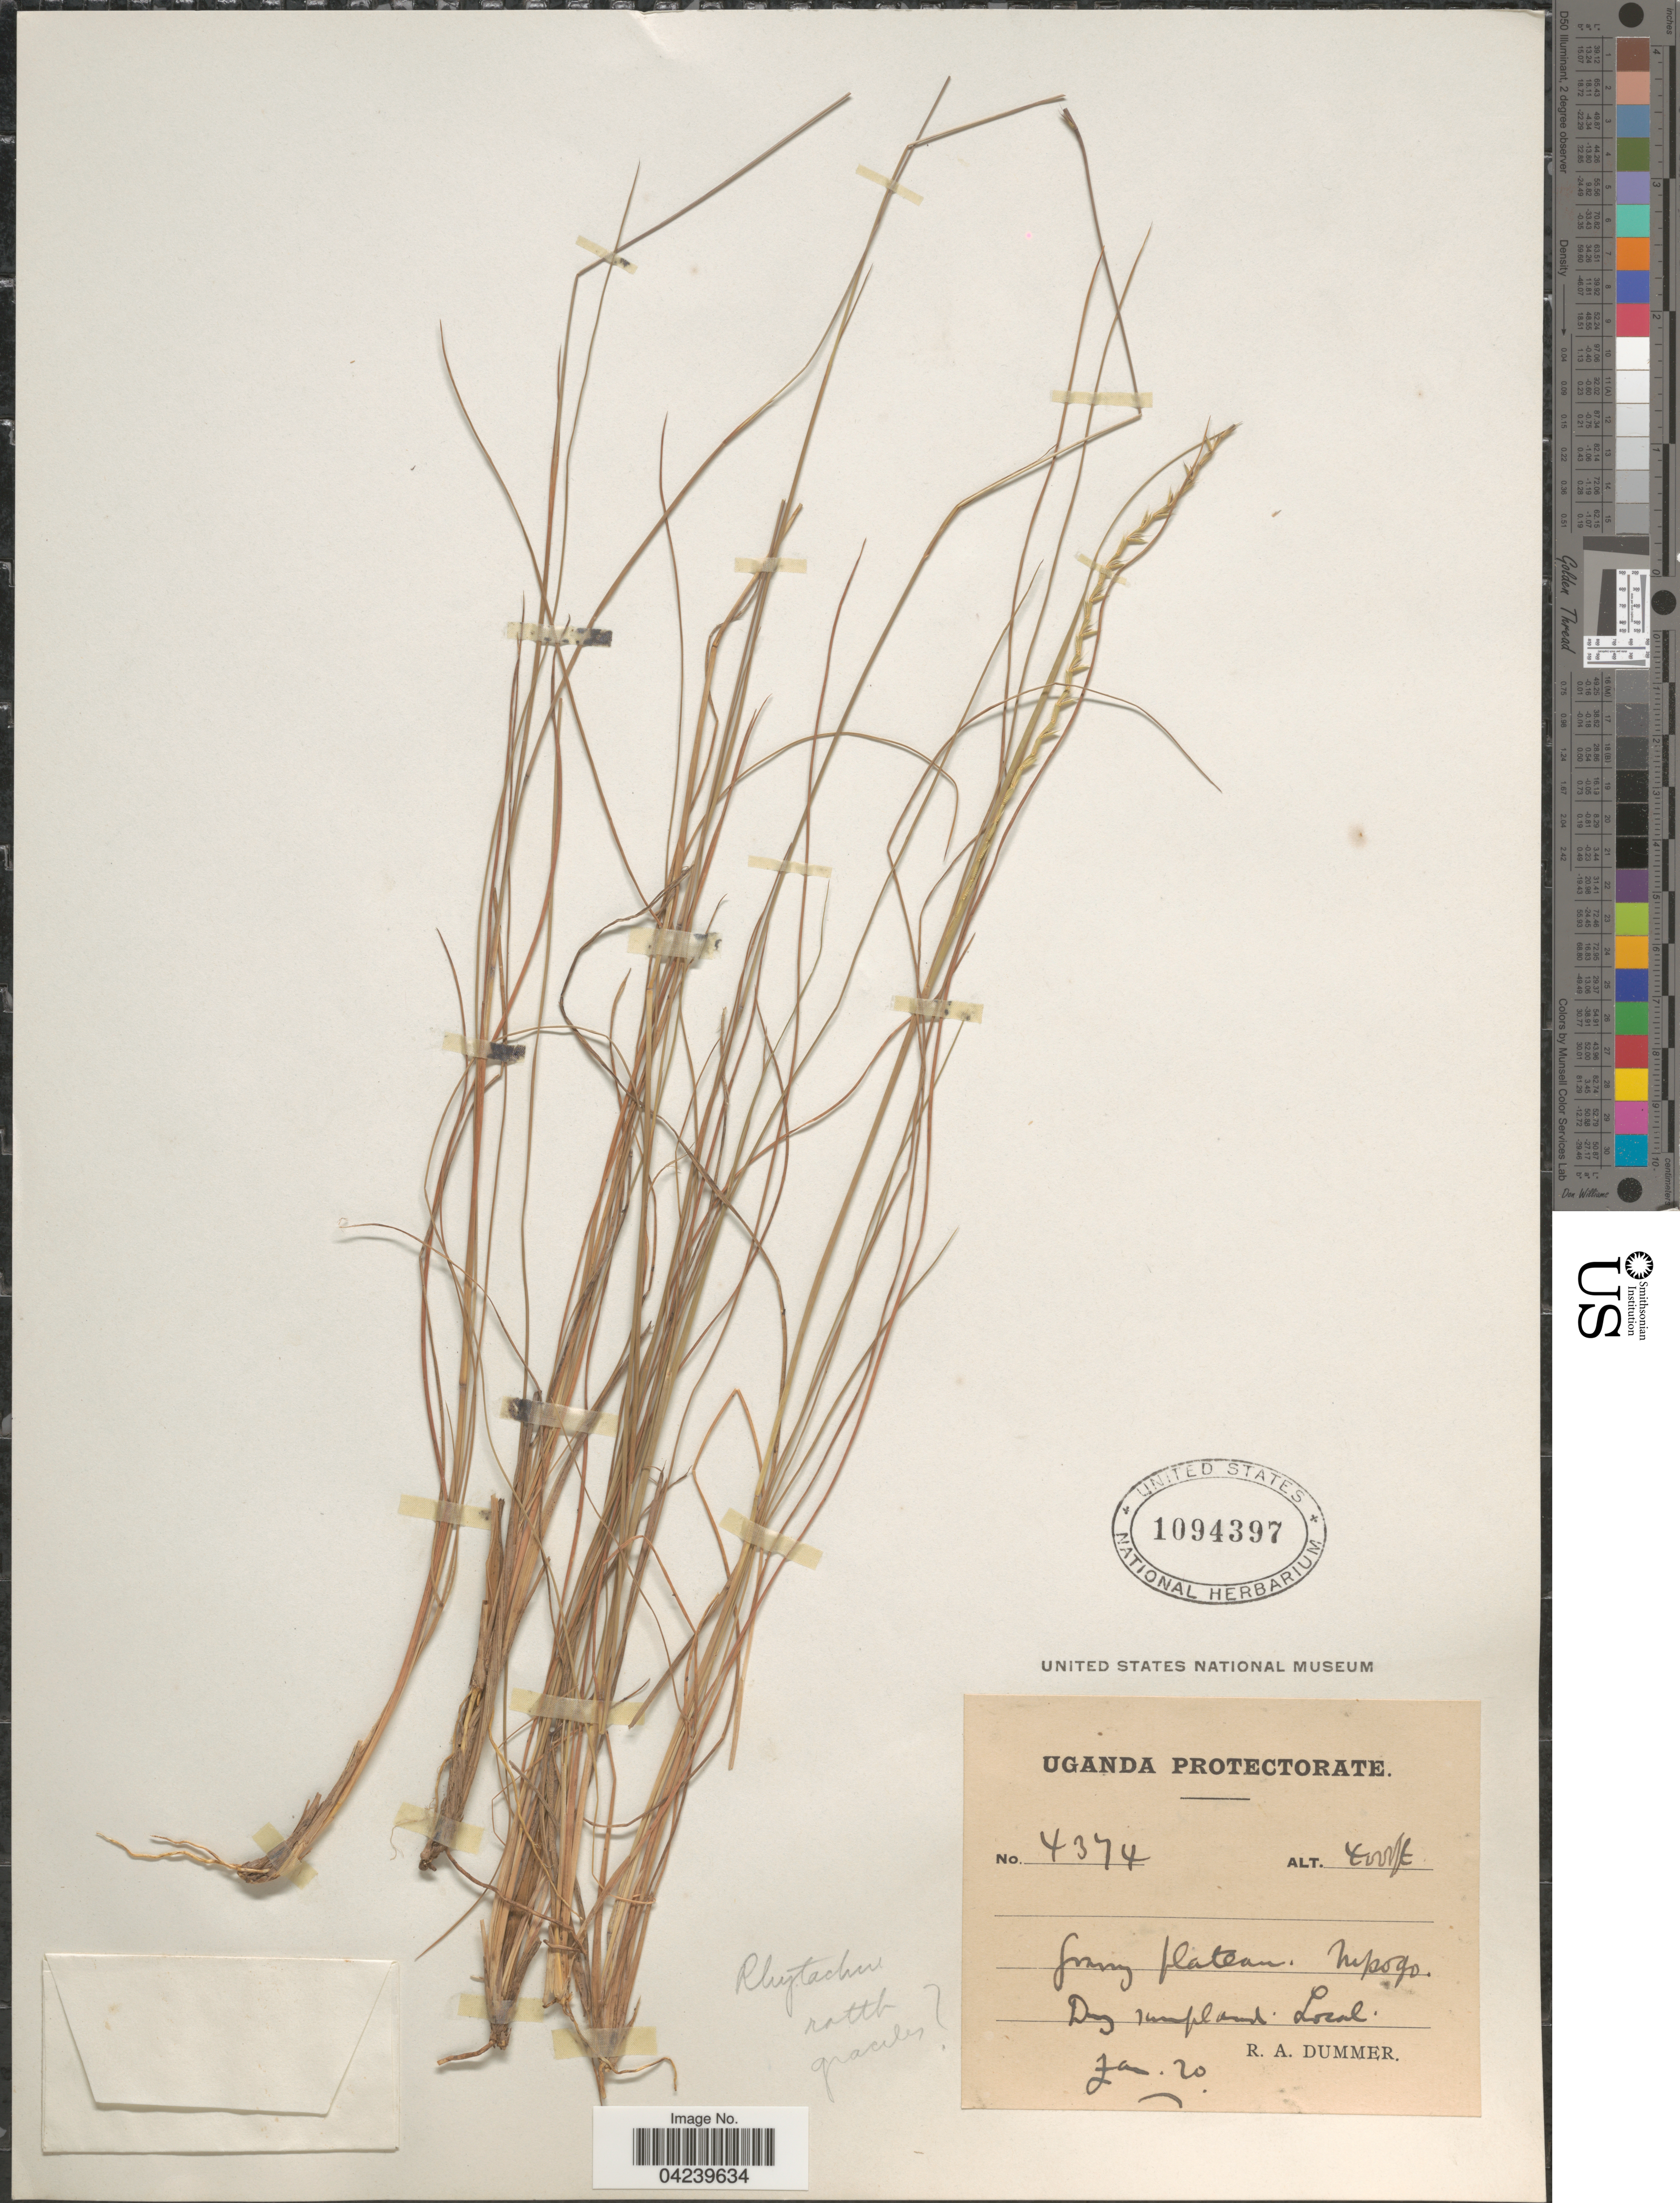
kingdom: Plantae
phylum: Tracheophyta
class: Liliopsida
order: Poales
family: Poaceae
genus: Rhytachne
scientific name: Rhytachne gracilis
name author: Stapf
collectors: R. Dümmer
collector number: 4374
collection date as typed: Transcribed d/m/y: /1/20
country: Uganda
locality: Uganda Protectorate. Mpogo.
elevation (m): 1219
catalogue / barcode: US 1094397